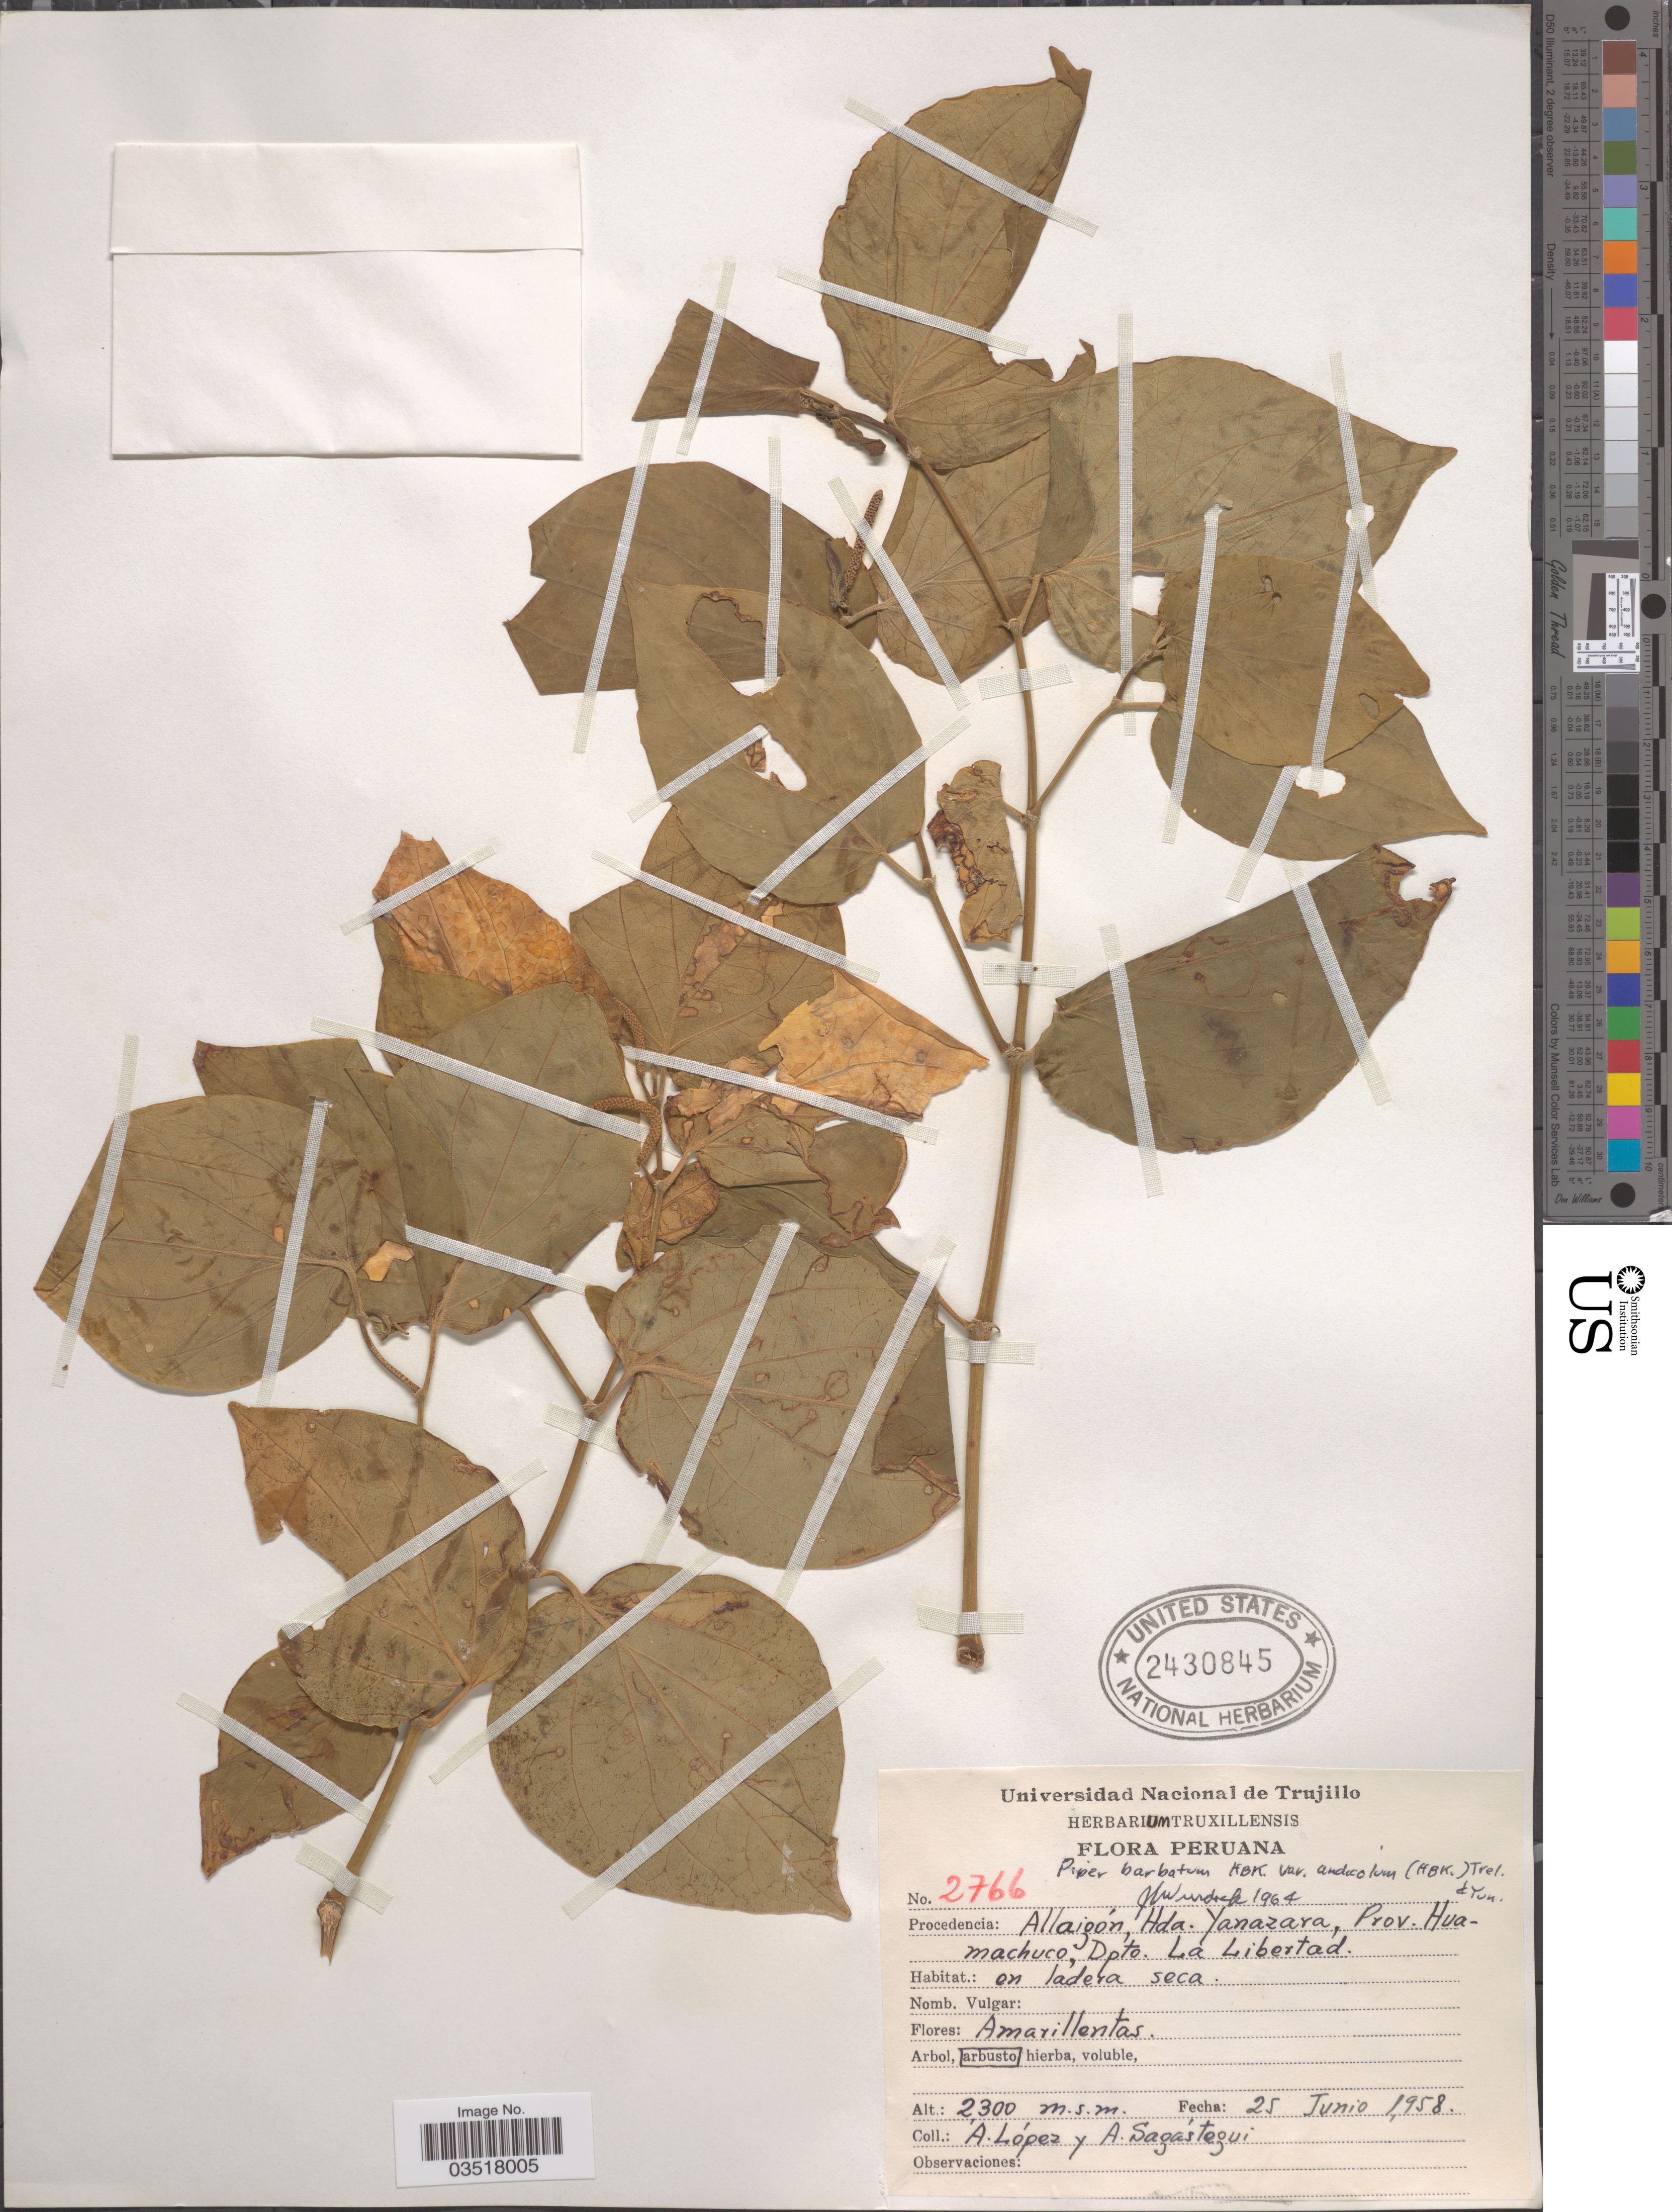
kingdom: Plantae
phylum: Tracheophyta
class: Magnoliopsida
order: Piperales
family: Piperaceae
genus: Piper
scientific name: Piper barbatum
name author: C. DC.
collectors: A. López & A. Sagastegui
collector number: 2766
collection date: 1958-06-25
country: Peru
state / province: La Libertad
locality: Allaigón, Hda. Yanazara, Prov. Huamachuco, Dpto. La Libertad.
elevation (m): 2300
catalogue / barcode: US 2430845